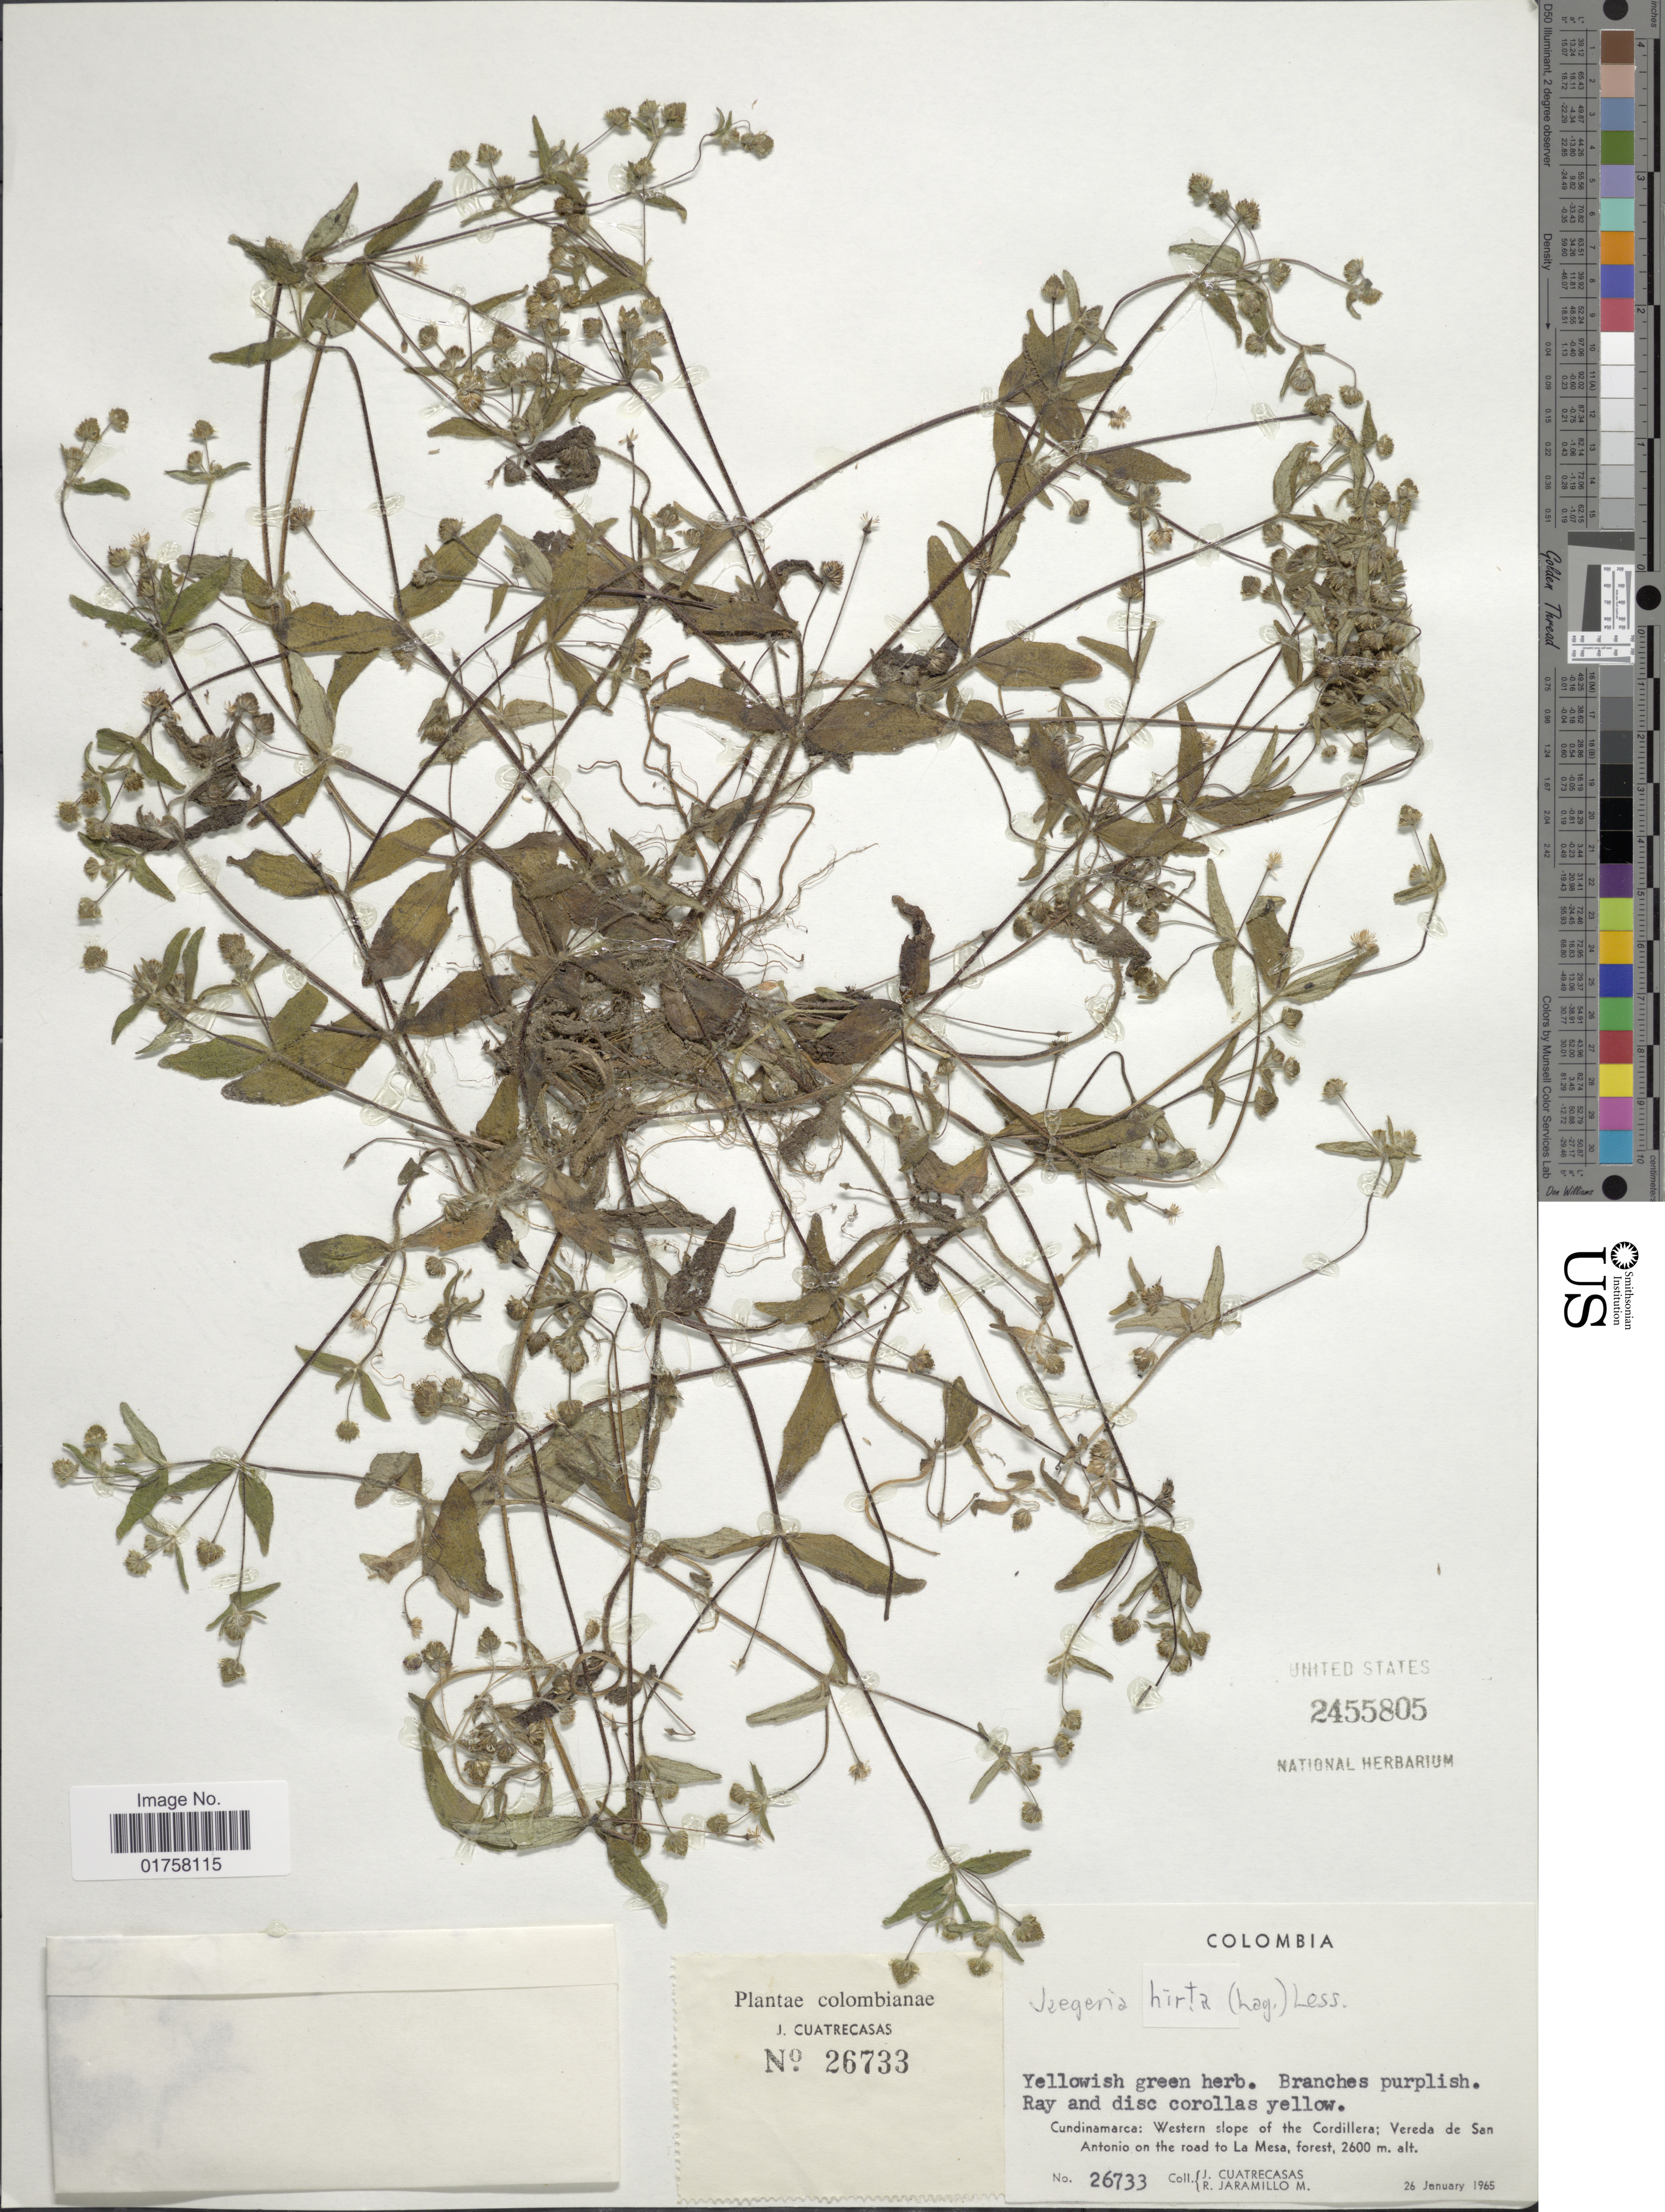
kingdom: Plantae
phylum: Tracheophyta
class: Magnoliopsida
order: Asterales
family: Asteraceae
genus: Jaegeria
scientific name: Jaegeria hirta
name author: (Lag.) Less.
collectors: J. Cuatrecasas & R. Jaramillo M.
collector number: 26733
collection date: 1965-01-26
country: Colombia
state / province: Cundinamarca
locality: Western slope of the Cordillera; Vereda de San Antonio on the road to La Mesa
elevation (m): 2600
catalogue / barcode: US 2455805